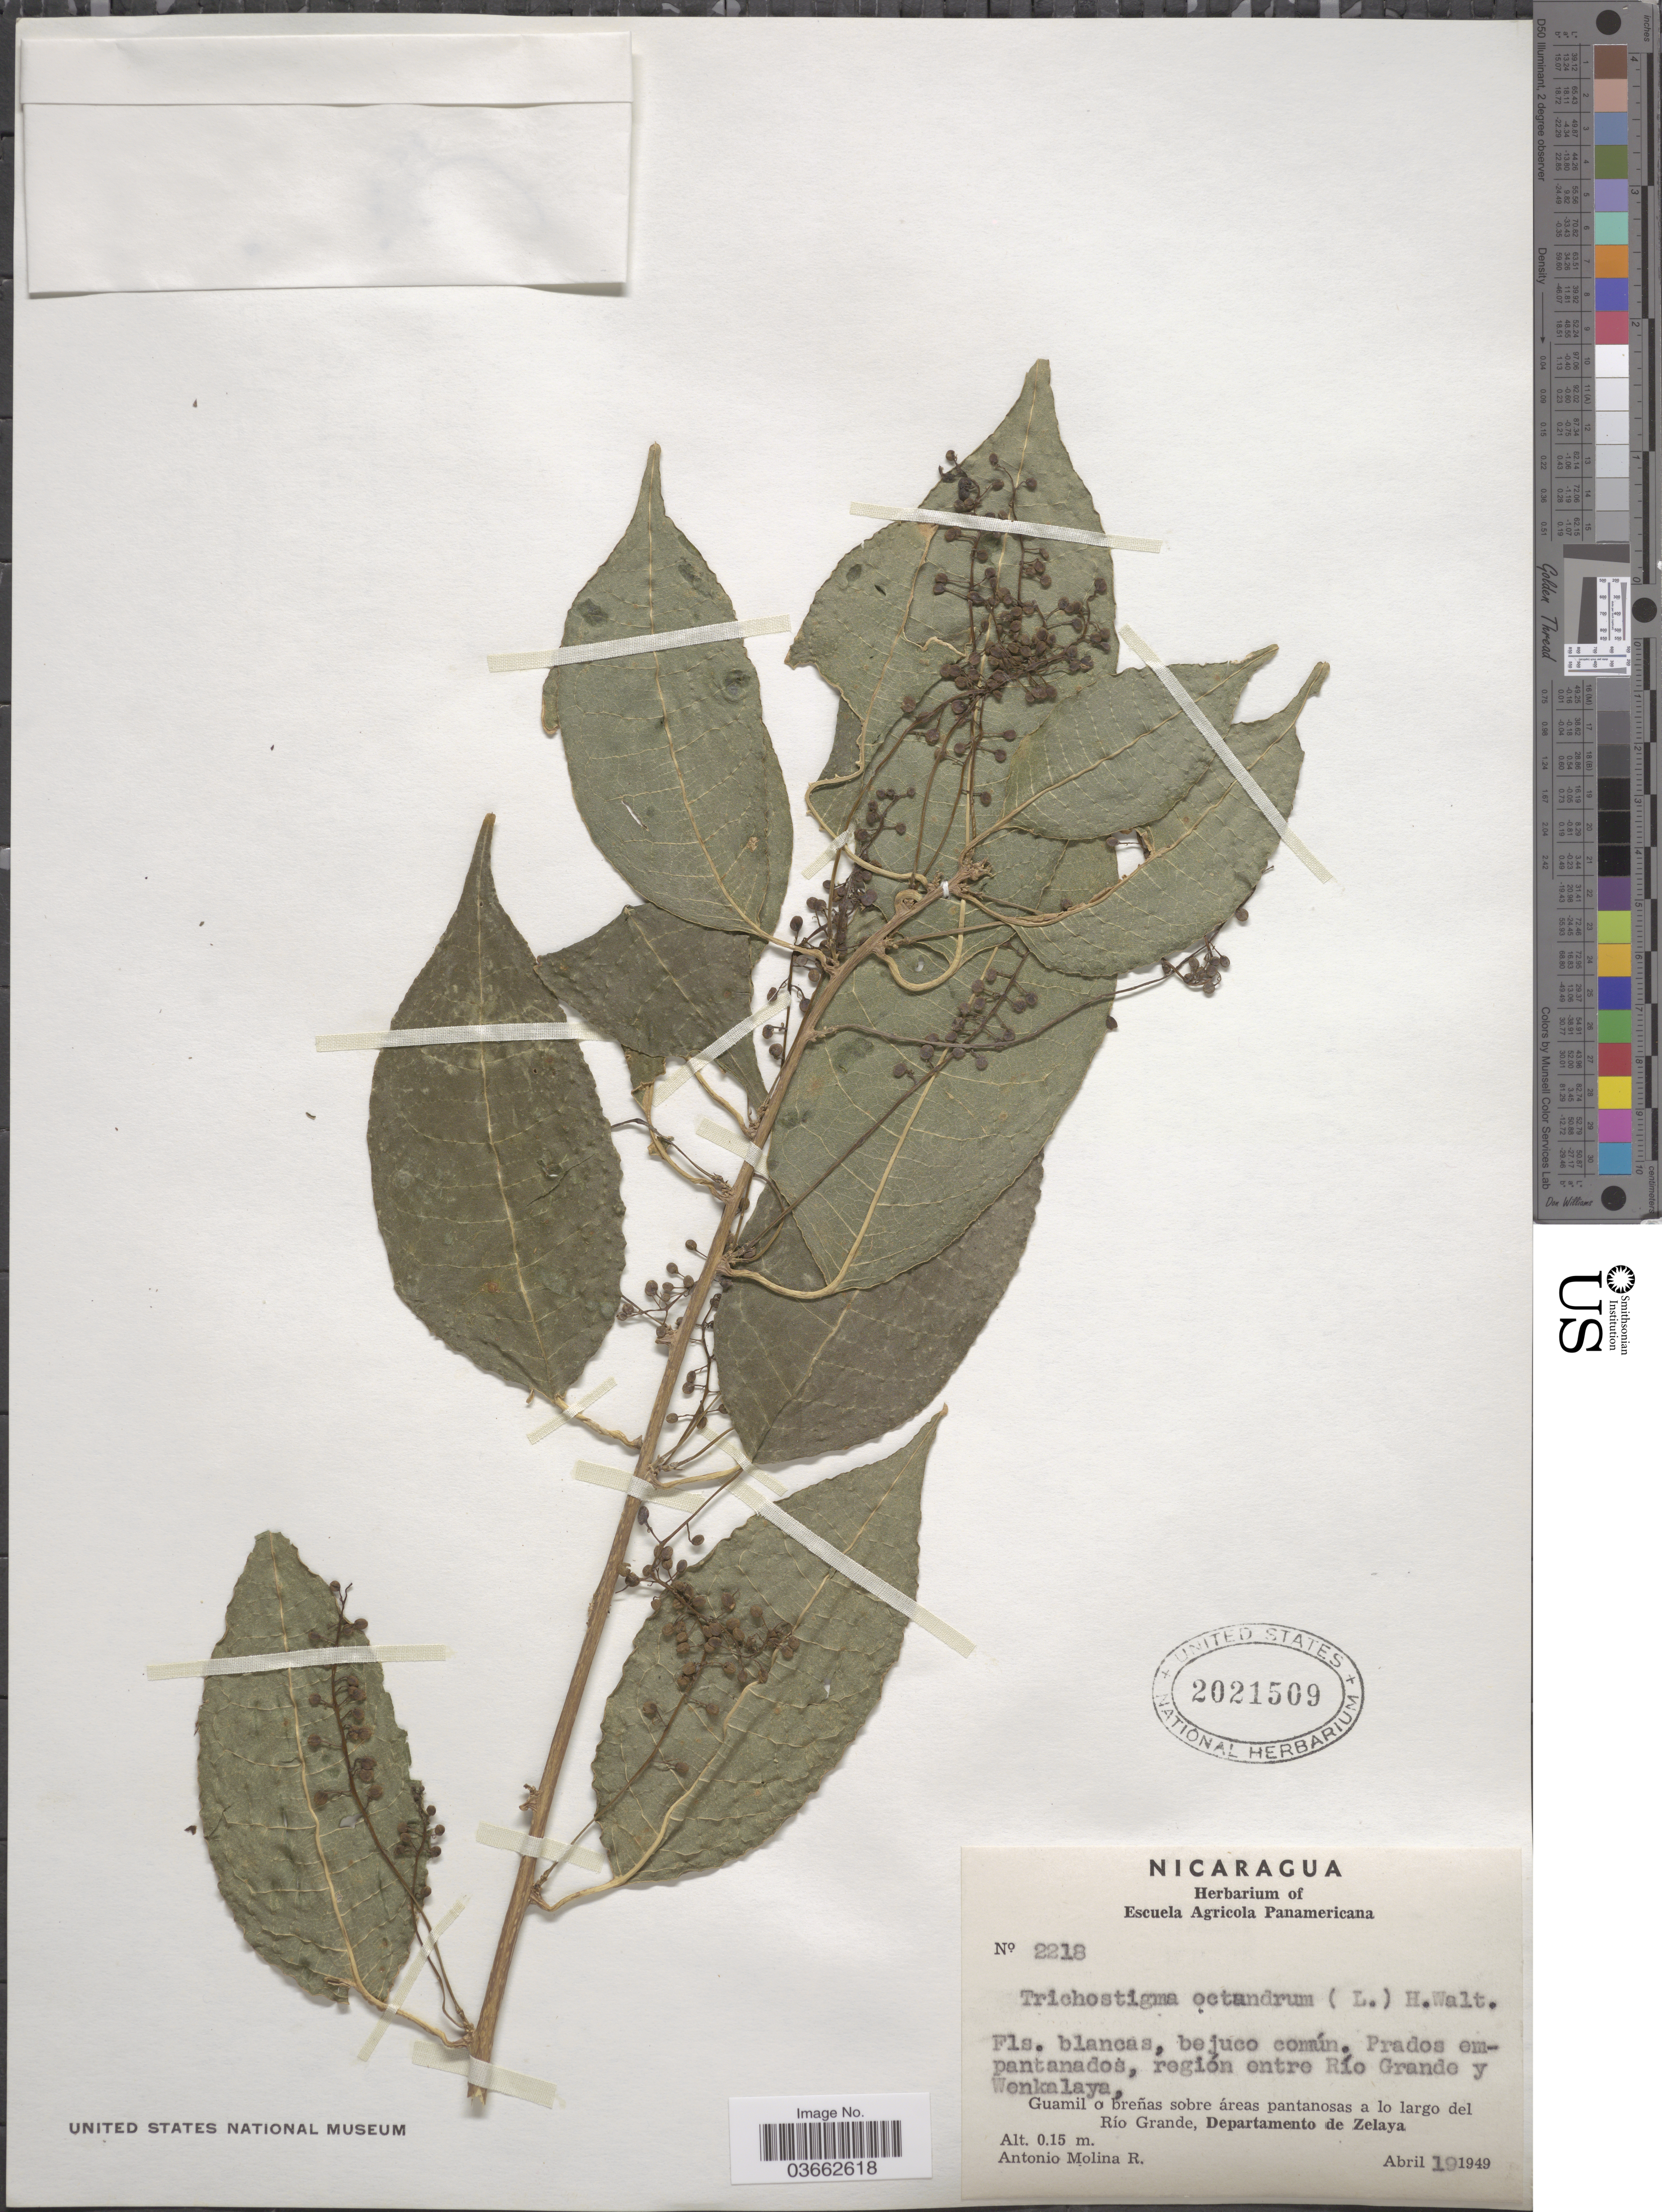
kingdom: Plantae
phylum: Tracheophyta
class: Magnoliopsida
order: Caryophyllales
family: Phytolaccaceae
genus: Trichostigma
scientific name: Trichostigma octandrum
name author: (L.) H. Walter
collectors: A. Molina R.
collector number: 2218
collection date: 1949-04-19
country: Nicaragua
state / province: Atlántico Sur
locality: Región entre Río Grande y Wenkalaya, Guamil o breñas sobre áreas pantanosas a lo largo del Río Grande, Departamento de Zelaya.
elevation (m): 0.15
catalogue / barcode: US 2021509